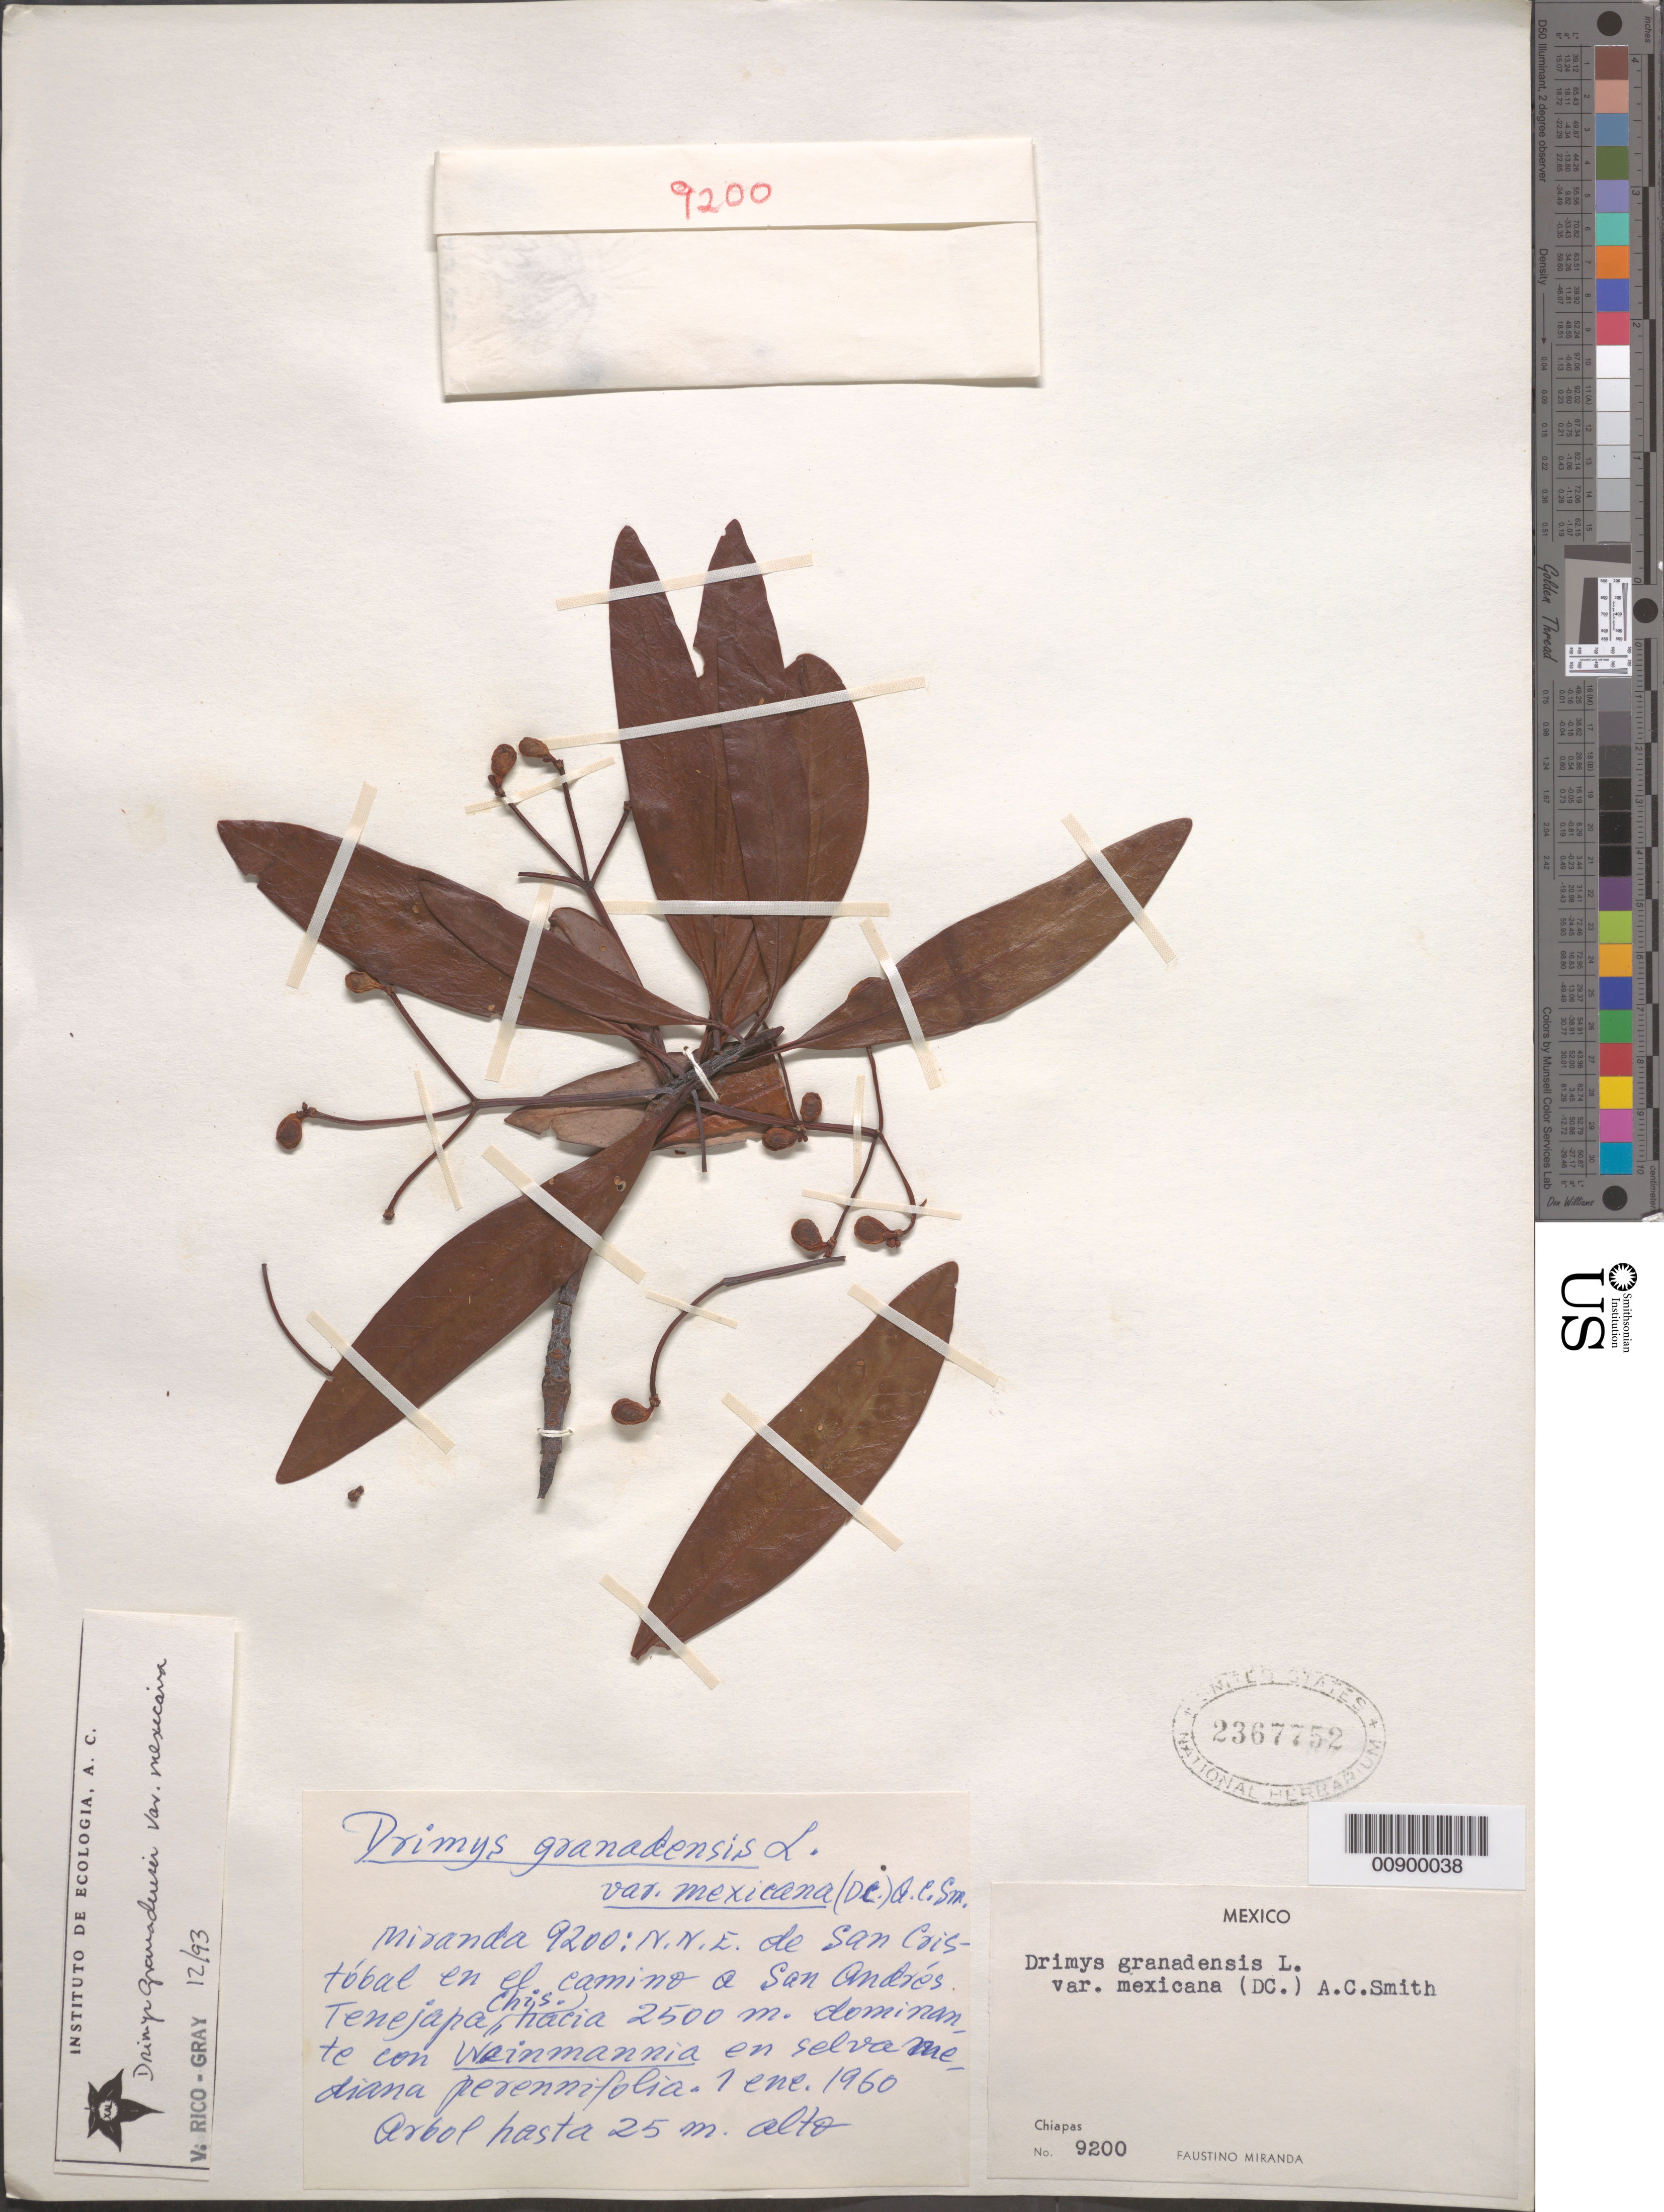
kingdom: Plantae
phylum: Tracheophyta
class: Magnoliopsida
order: Canellales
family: Winteraceae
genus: Drimys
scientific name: Drimys granadensis var. mexicana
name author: L. f.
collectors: Miranda G., F.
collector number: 9200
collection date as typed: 01 Jan 1960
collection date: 1960-01-01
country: Mexico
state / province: Chiapas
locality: N.N.E. de San Cristóbal en el camino a San Andrés Tenejapa, Chiapas.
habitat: Dominante con Weinmannia en selva mediana perennifolia.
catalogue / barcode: US 2367752